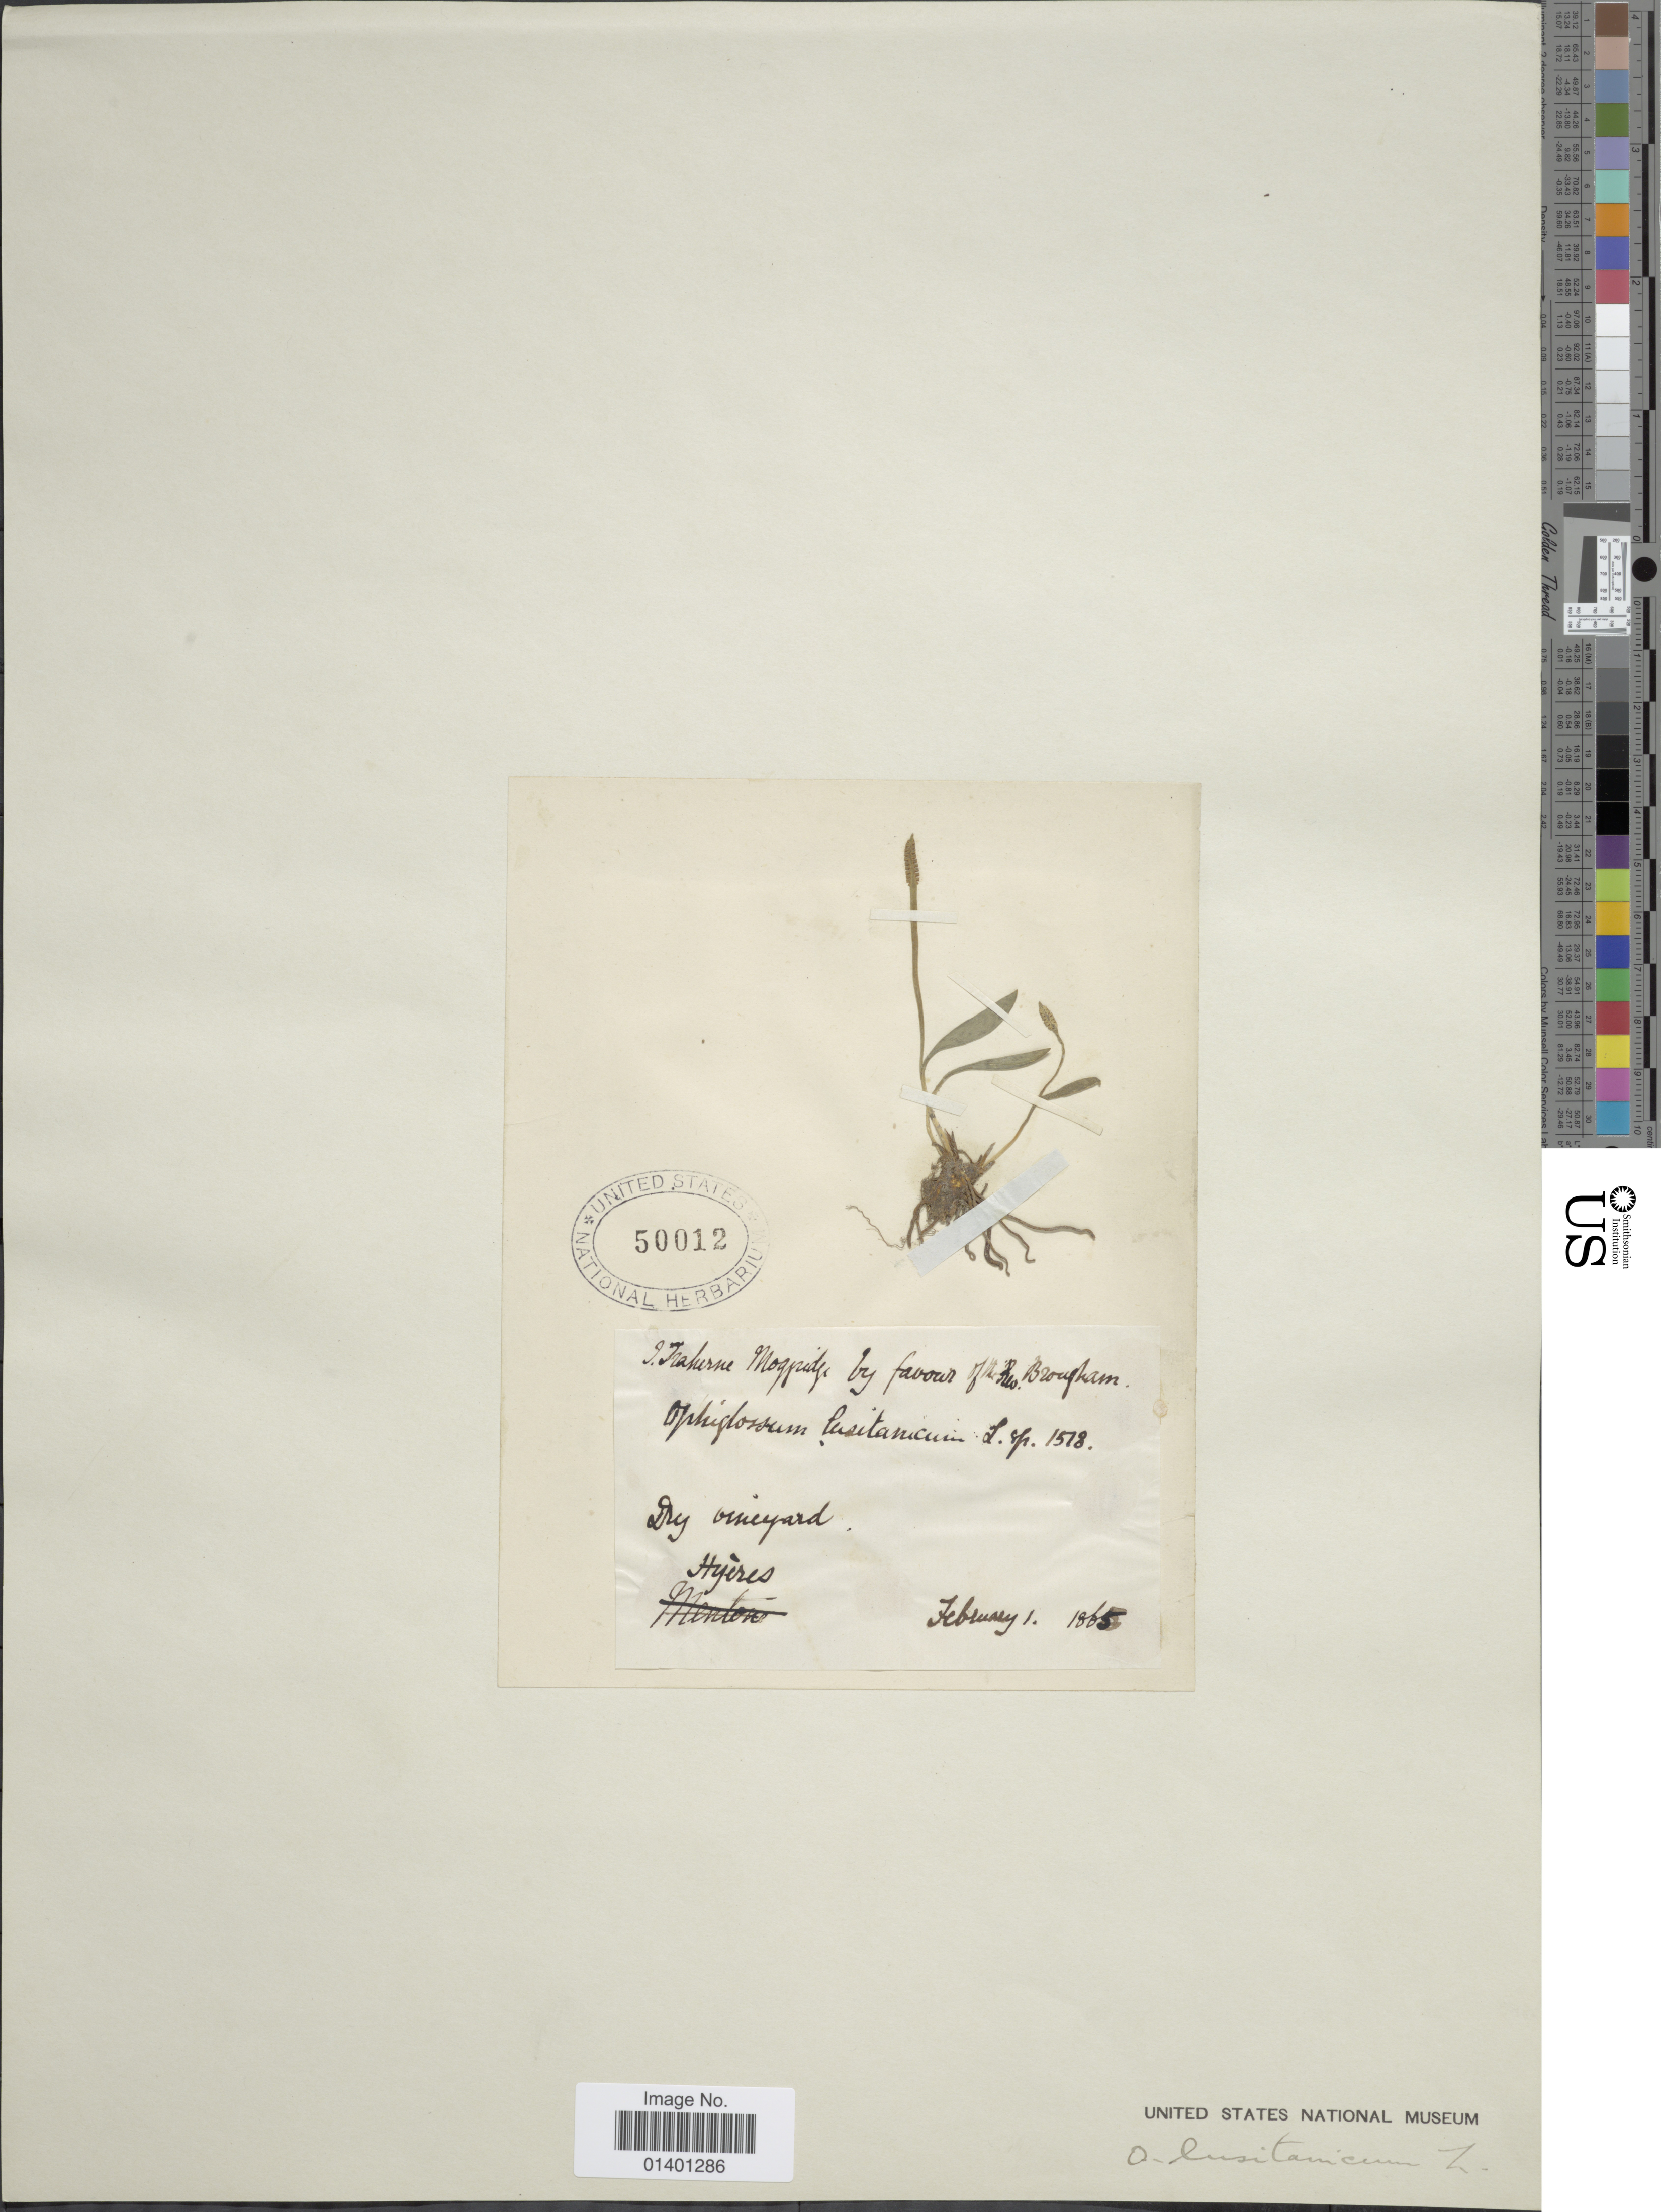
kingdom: Plantae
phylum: Tracheophyta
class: Polypodiopsida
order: Ophioglossales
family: Ophioglossaceae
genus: Ophioglossum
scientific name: Ophioglossum lusitanicum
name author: L.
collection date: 1865-02-01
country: France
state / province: Provence-Alpes-Côte d'Azur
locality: Hyères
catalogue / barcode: US 50012